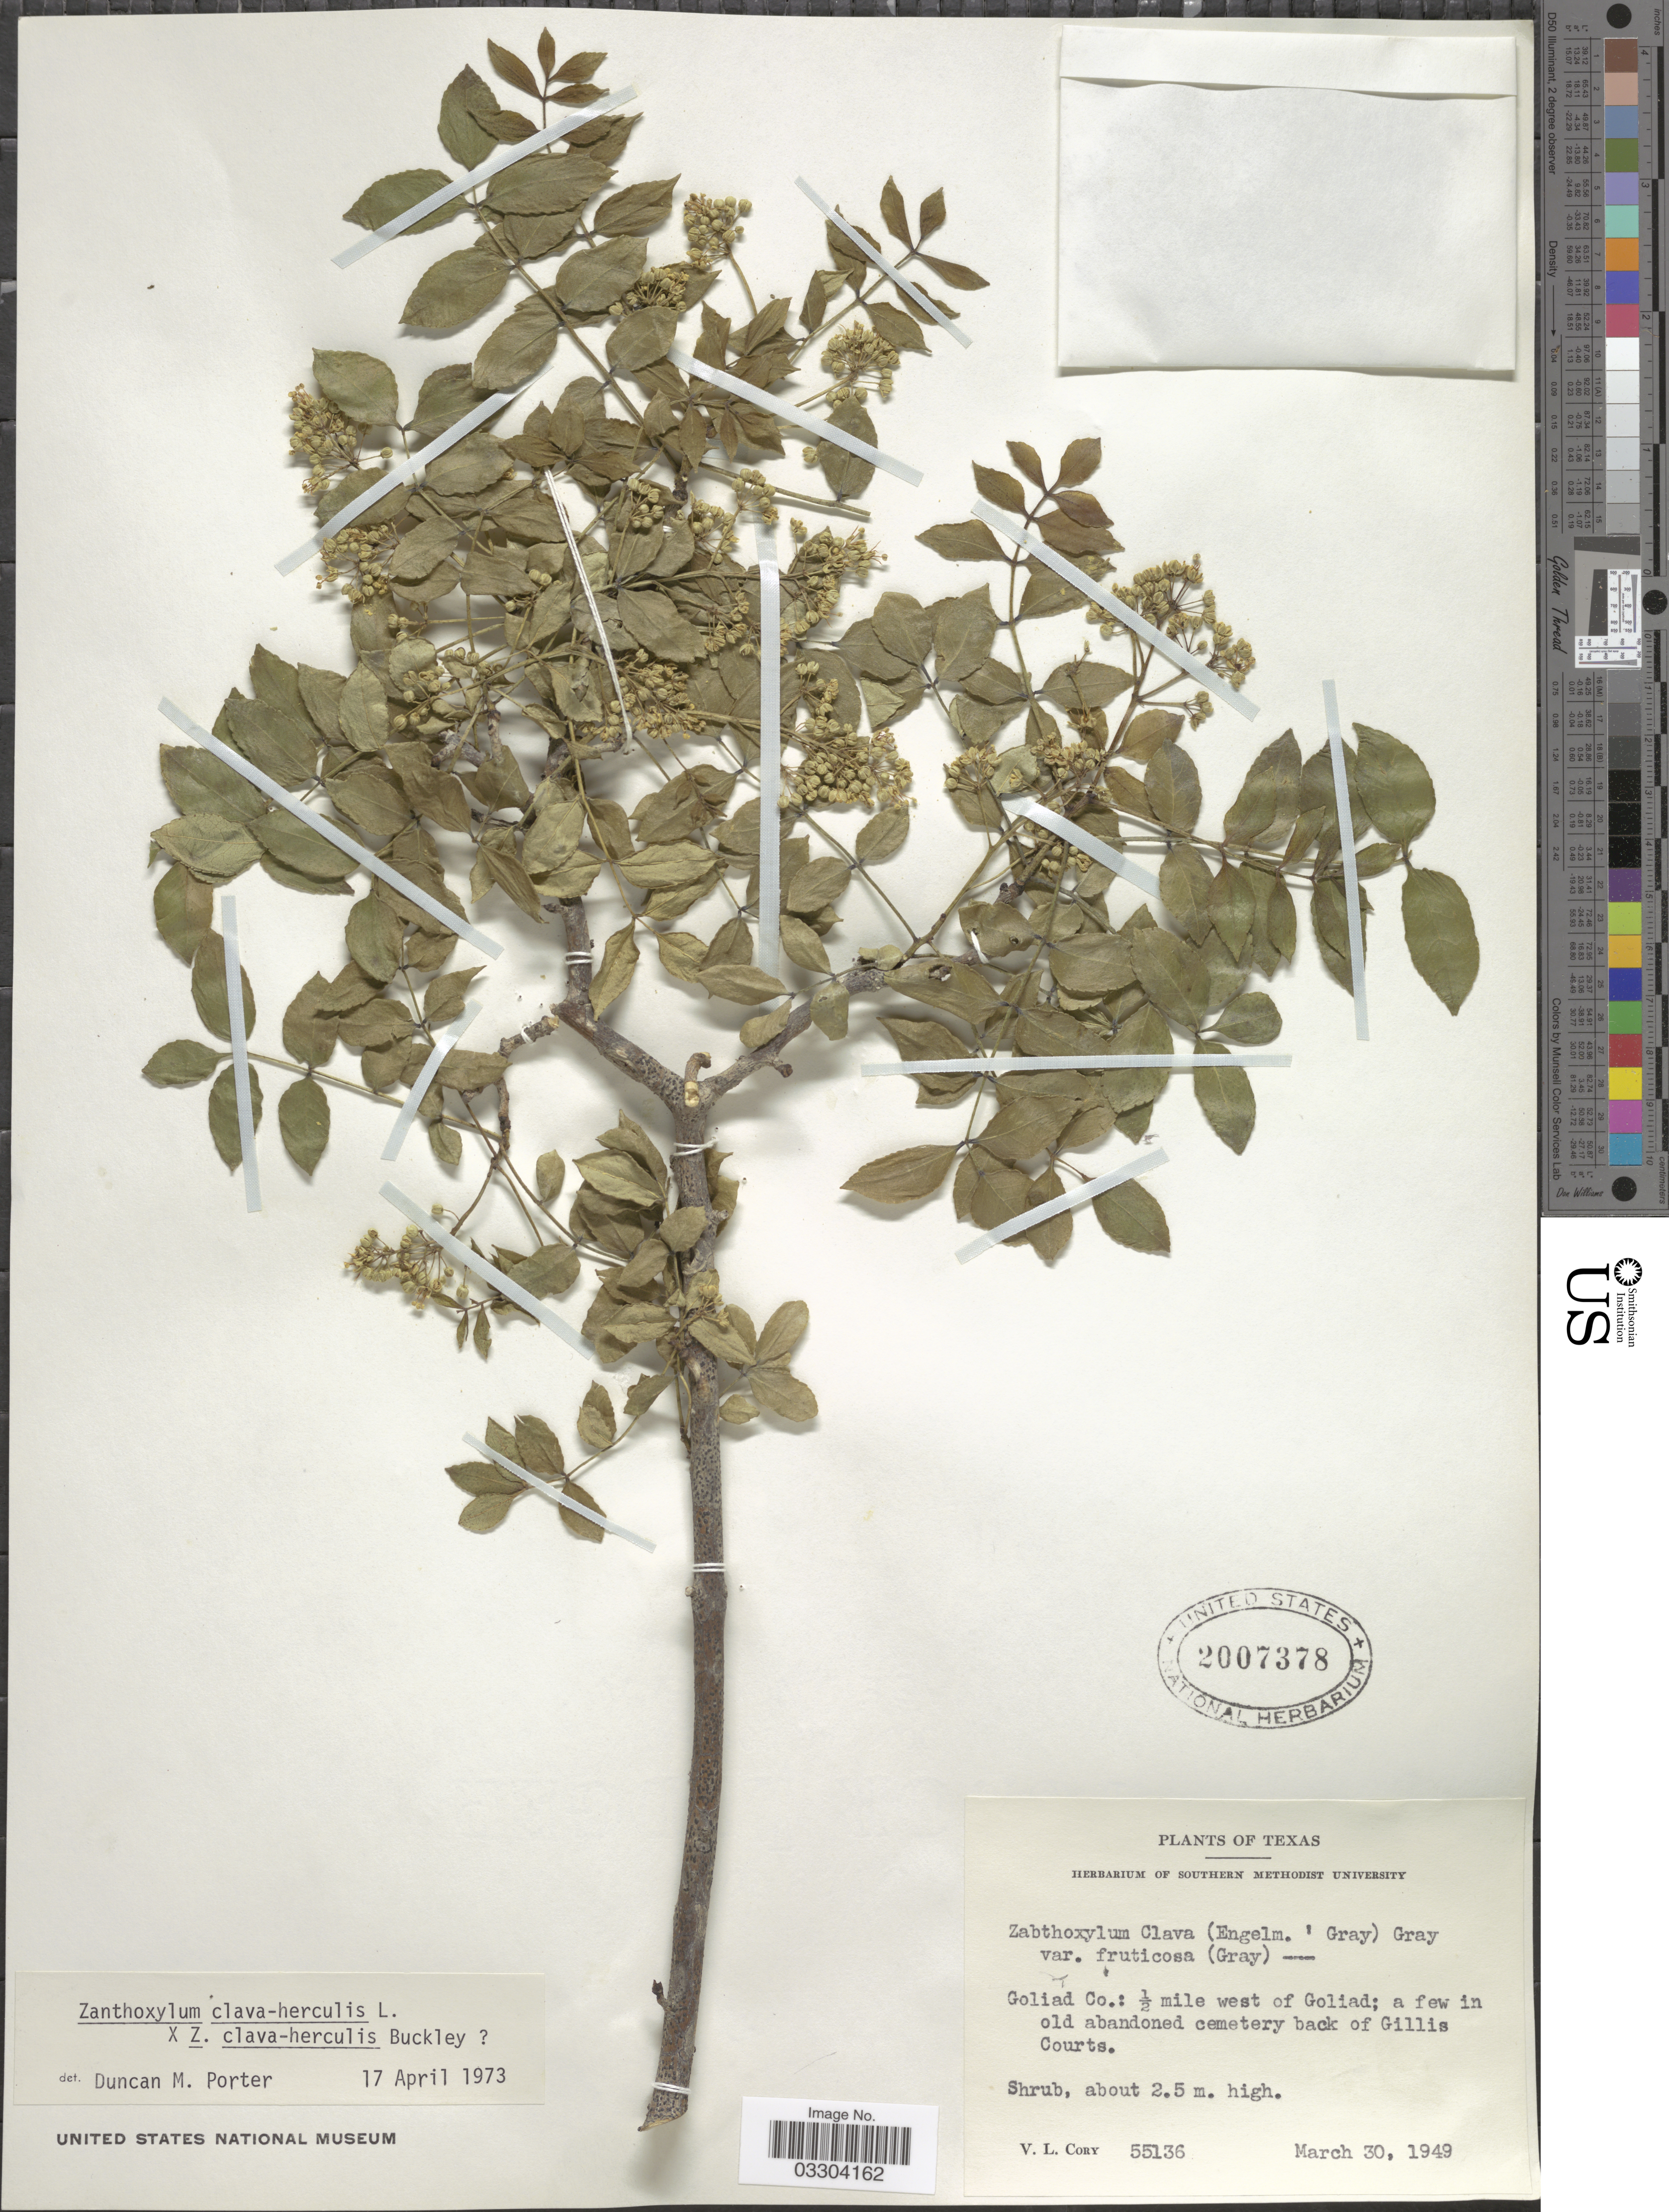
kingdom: Plantae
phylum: Tracheophyta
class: Magnoliopsida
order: Sapindales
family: Rutaceae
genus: Zanthoxylum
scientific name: Zanthoxylum clava-herculis subsp. fruticosum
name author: (A. Gray) Reynel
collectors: V. Cory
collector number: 55136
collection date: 1949-03-30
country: United States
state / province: Texas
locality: Goliad Co.: ½ mile west of Goliad: a few in old abandoned cemetery back of Gillis Courts.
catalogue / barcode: US 2007378